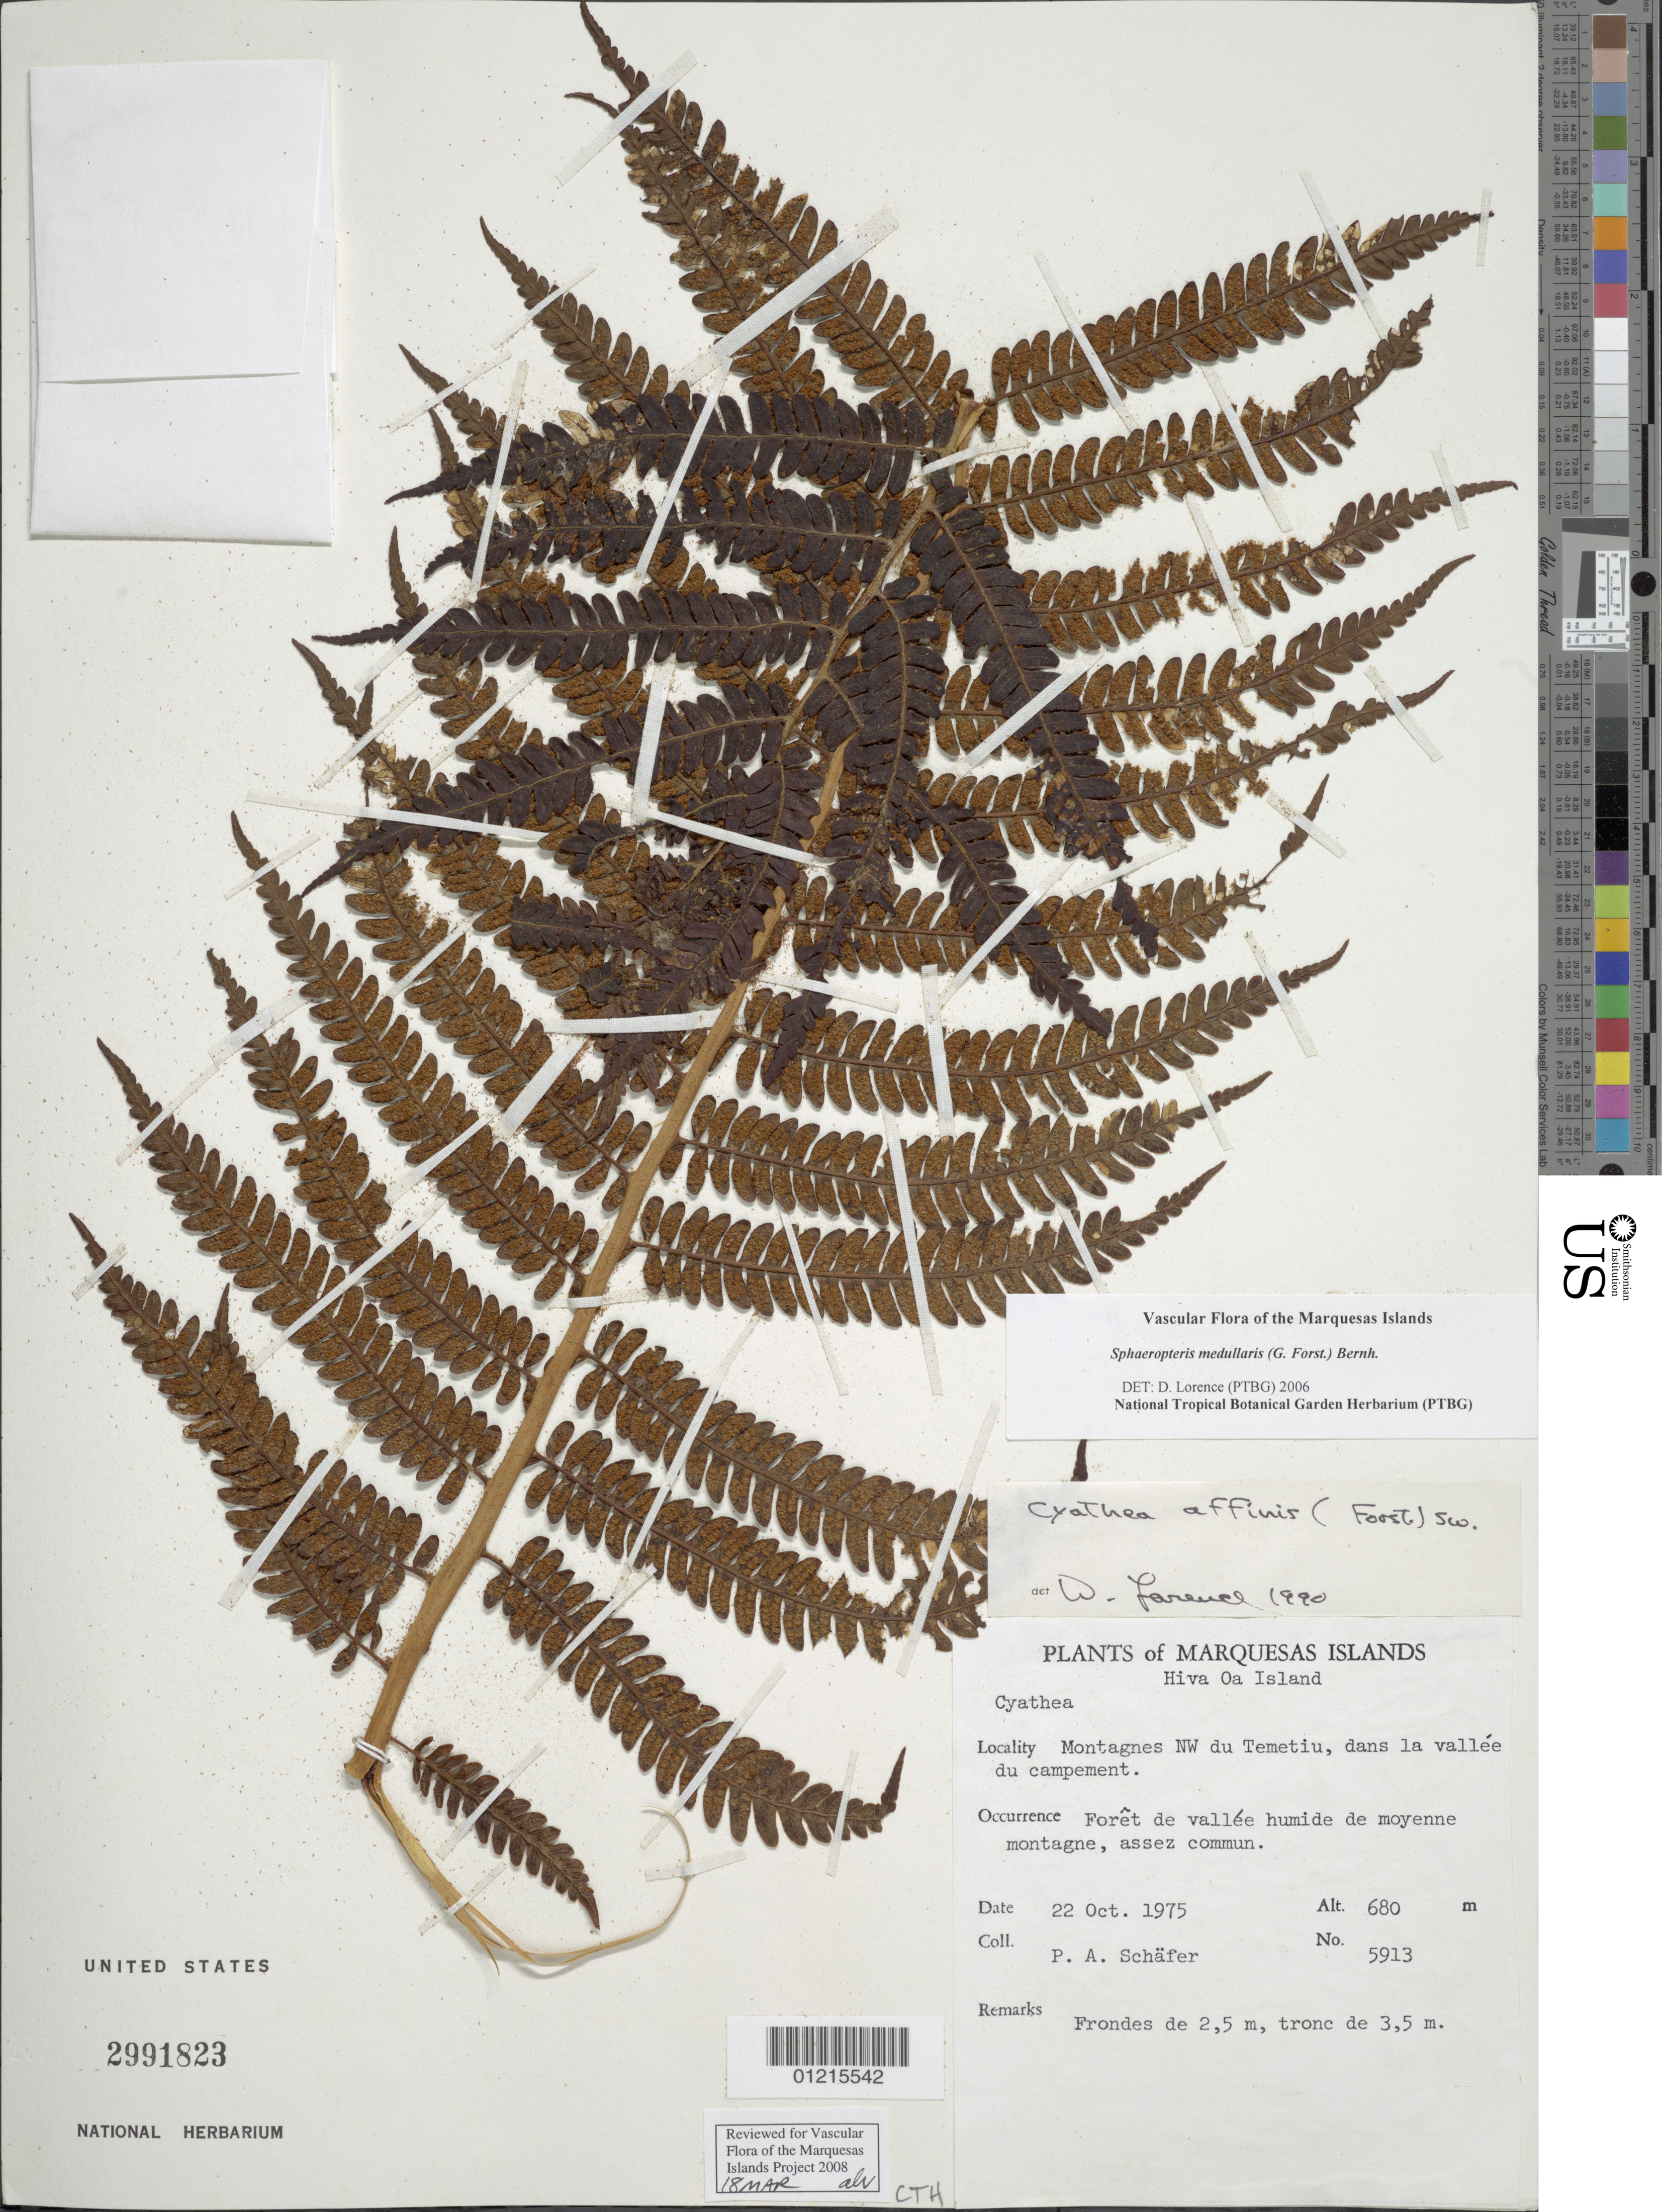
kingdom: Plantae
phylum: Tracheophyta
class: Polypodiopsida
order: Cyatheales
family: Cyatheaceae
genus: Sphaeropteris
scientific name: Sphaeropteris medullaris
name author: (G. Forst.) Bernh.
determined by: Lorence, David H., (PTBG), National Tropical Botanical Garden (UNITED STATES)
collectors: P. A. Schäfer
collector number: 5913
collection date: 1975-10-22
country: French Polynesia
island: Hiva Oa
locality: Montagnes NW du Temetiu, dans la vallée du campement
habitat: Forêt de vallée humide de moyenne montagne, assez commun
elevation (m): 680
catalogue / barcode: US 2991823